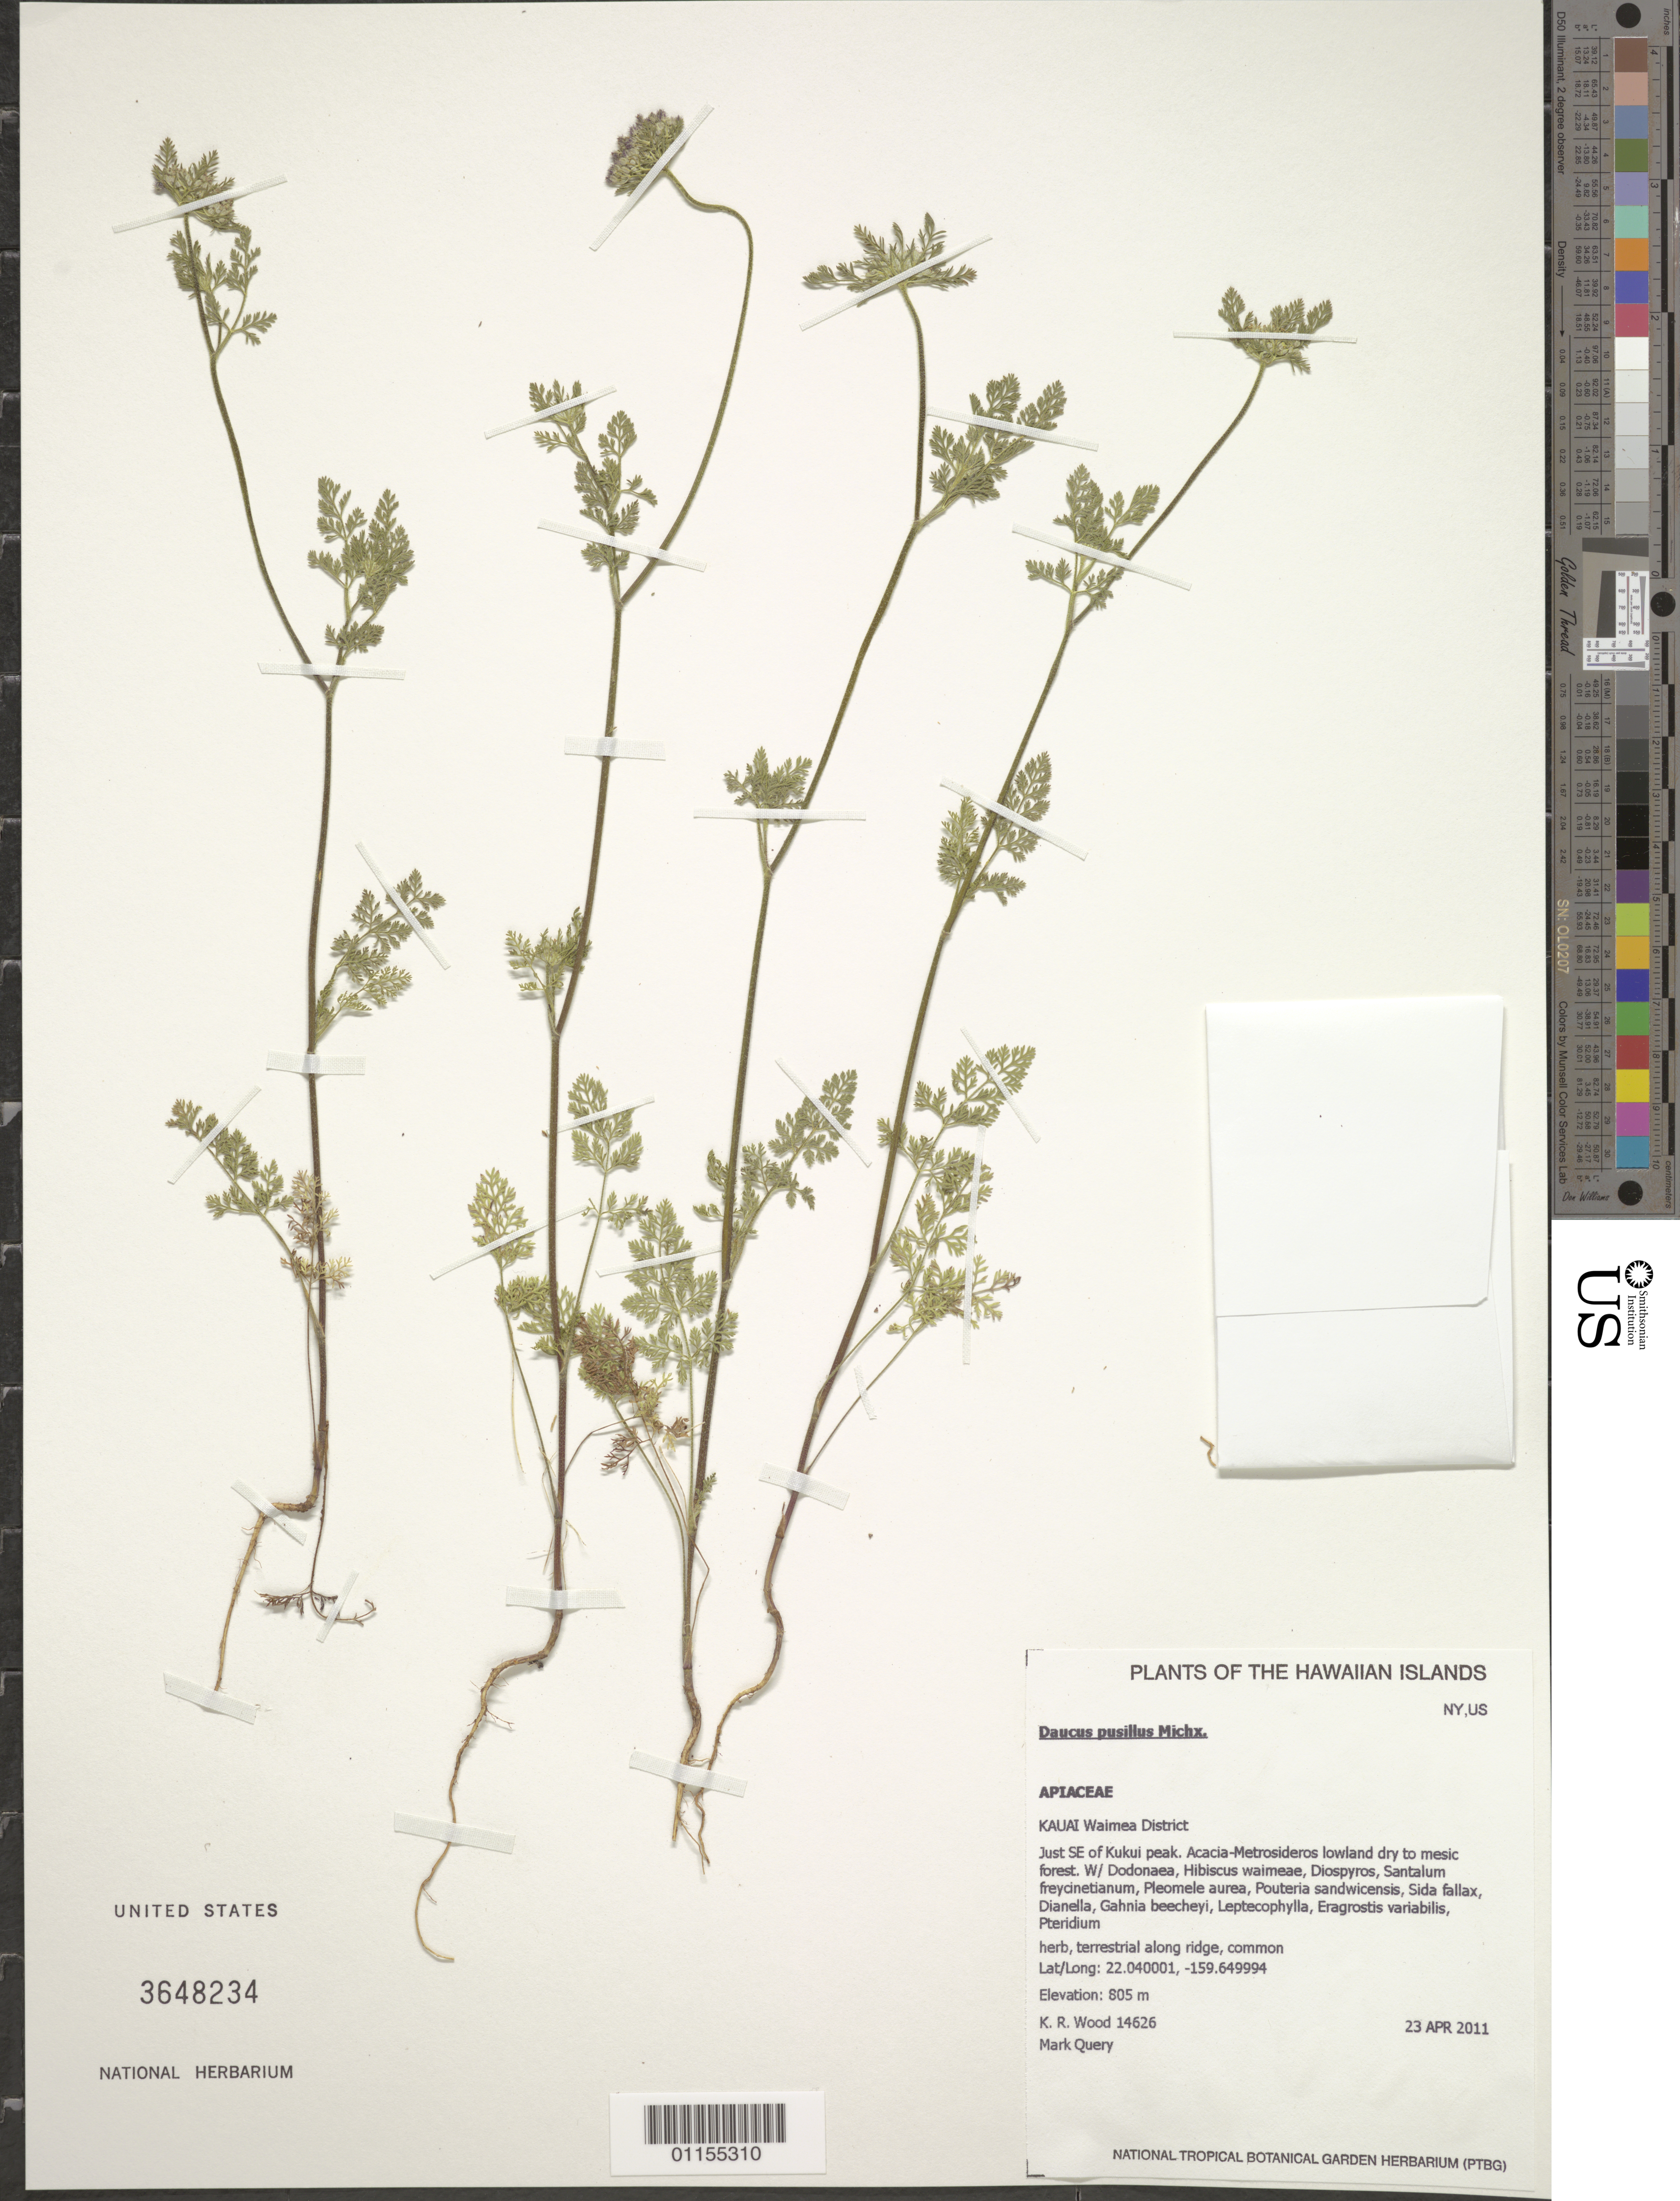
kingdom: Plantae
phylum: Tracheophyta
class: Magnoliopsida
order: Apiales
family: Apiaceae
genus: Daucus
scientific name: Daucus pusillus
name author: Michx.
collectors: K. R. Wood & M. Query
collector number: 14626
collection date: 2011-04-23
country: United States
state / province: Hawaii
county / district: Kauai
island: Kaua'i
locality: Waimea District, just SE of Kukui Peak.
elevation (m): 805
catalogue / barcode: US 3648234